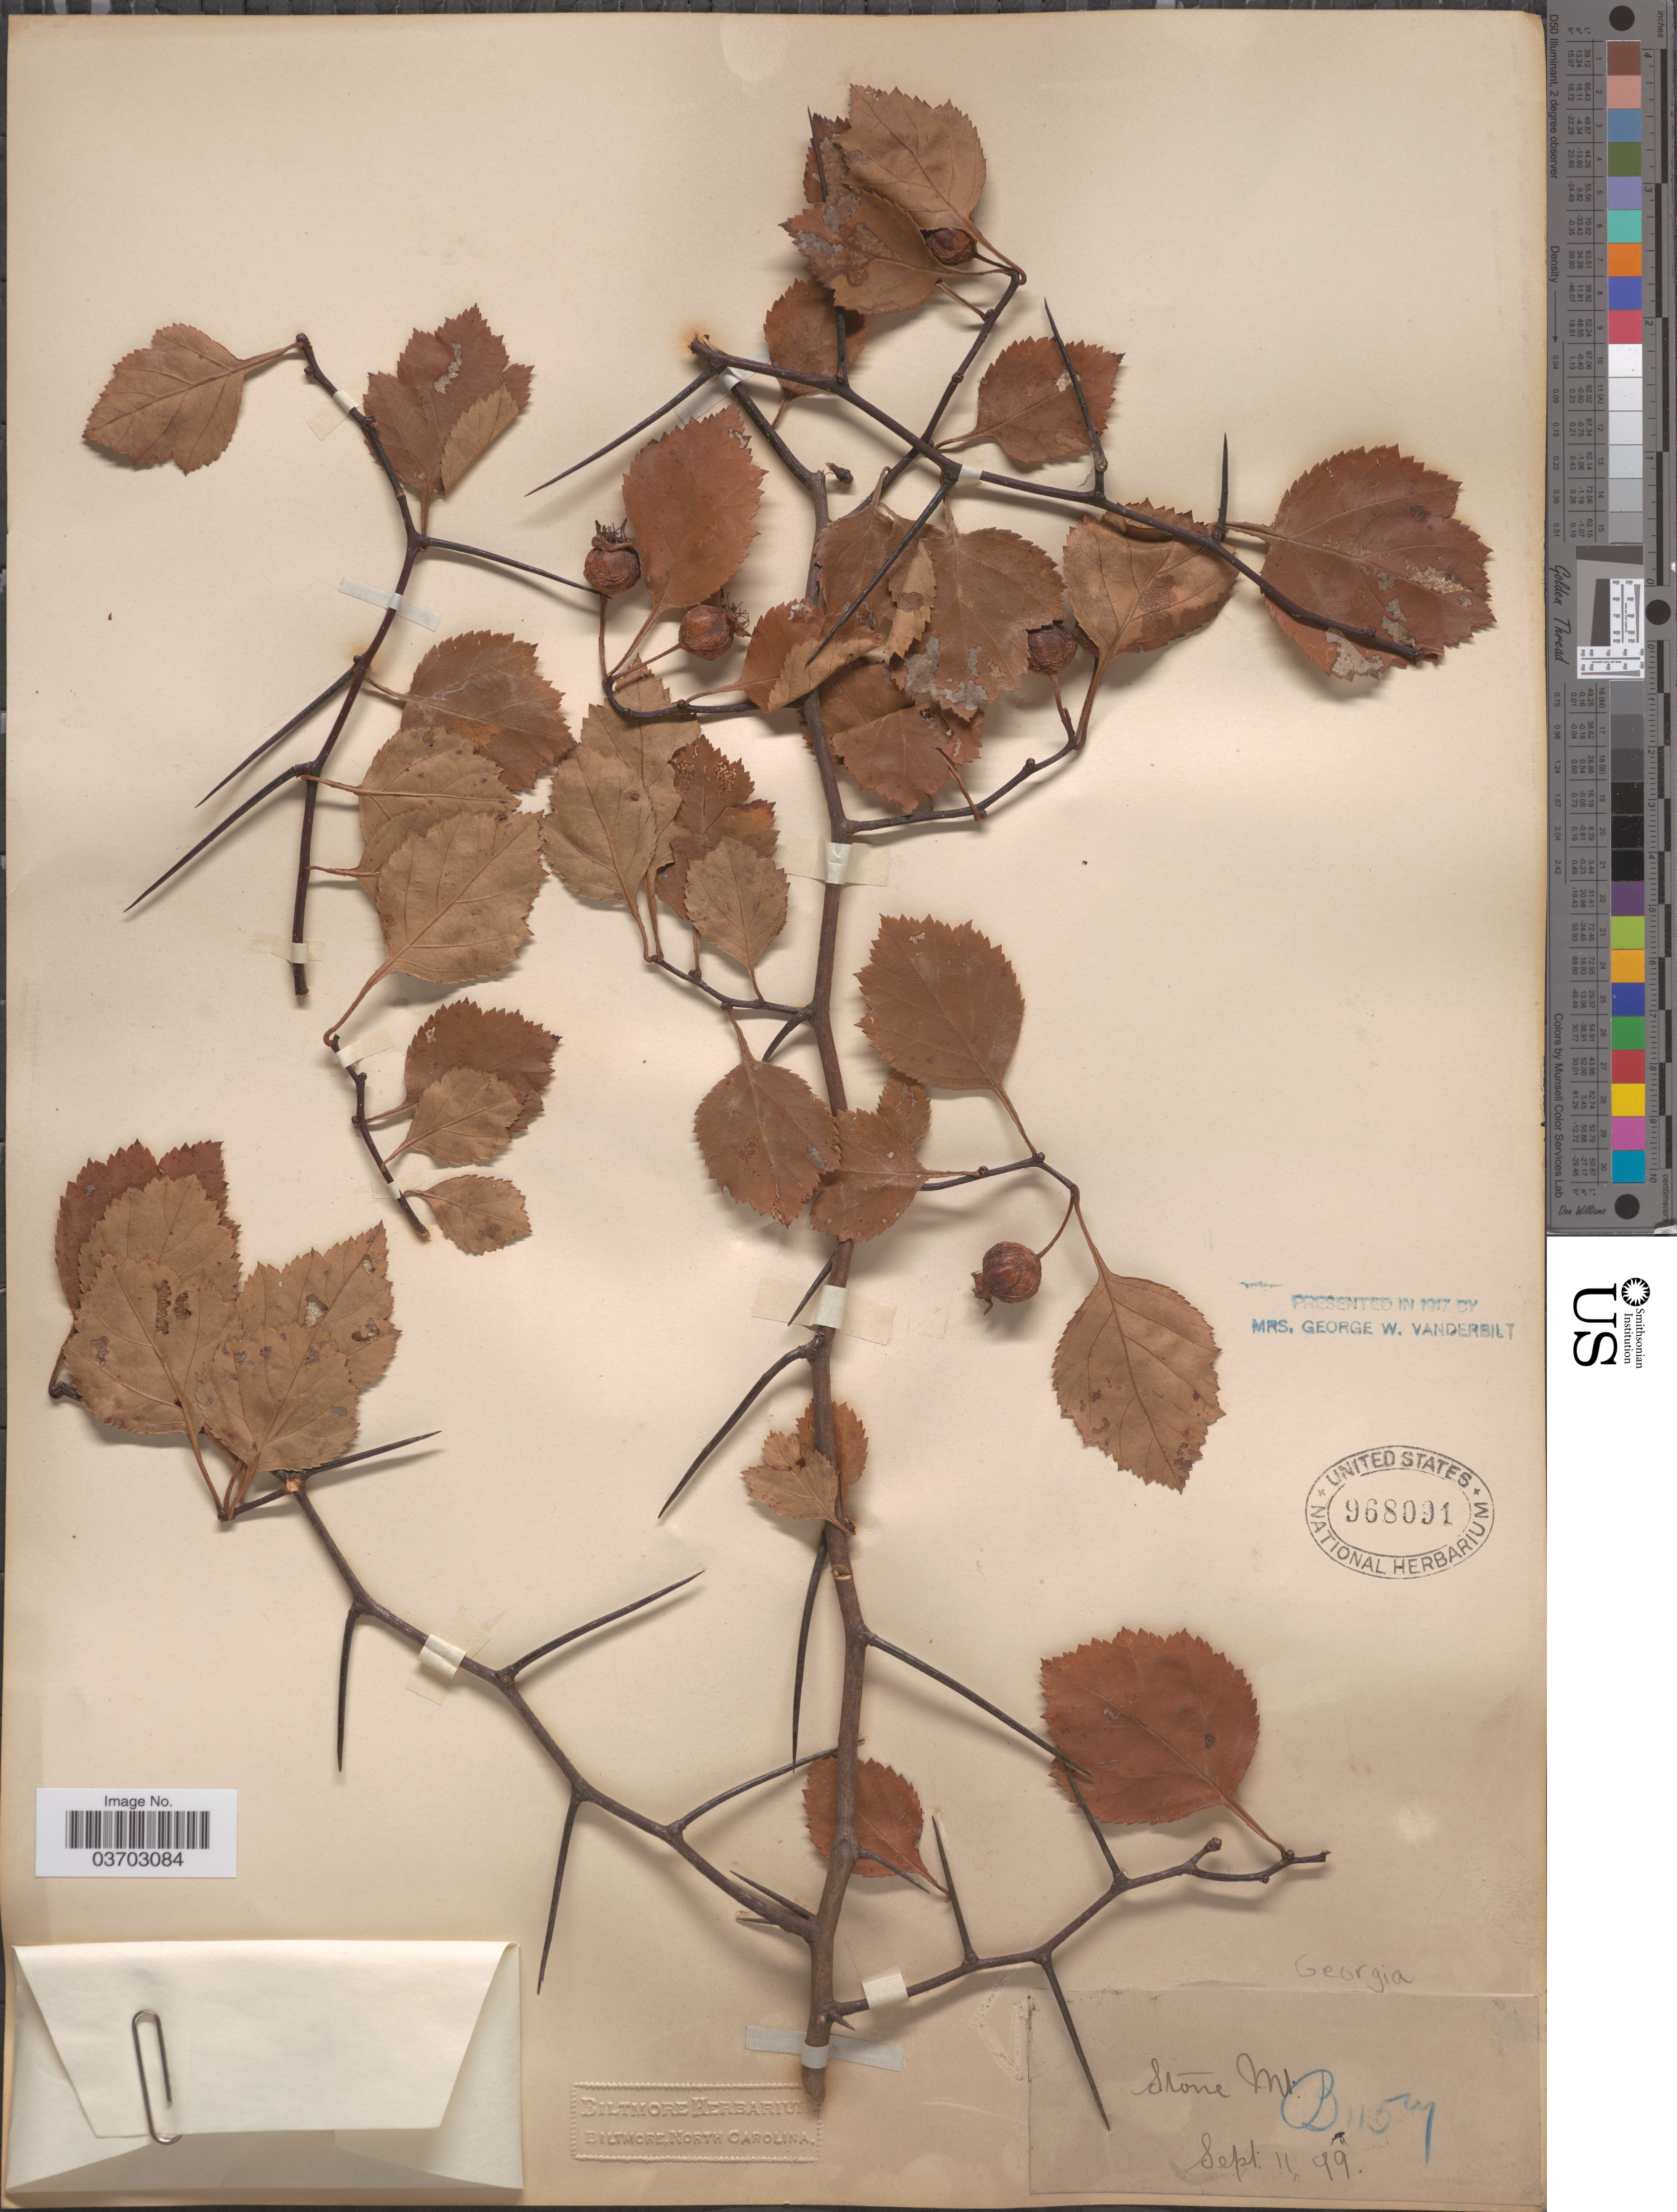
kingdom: Plantae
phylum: Tracheophyta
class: Magnoliopsida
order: Rosales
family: Rosaceae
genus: Crataegus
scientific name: Crataegus sp.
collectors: ex herb. Biltmore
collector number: B1157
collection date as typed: Transcribed d/m/y: 11/9/99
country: United States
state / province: Georgia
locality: Stone Mt.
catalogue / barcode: US 968091